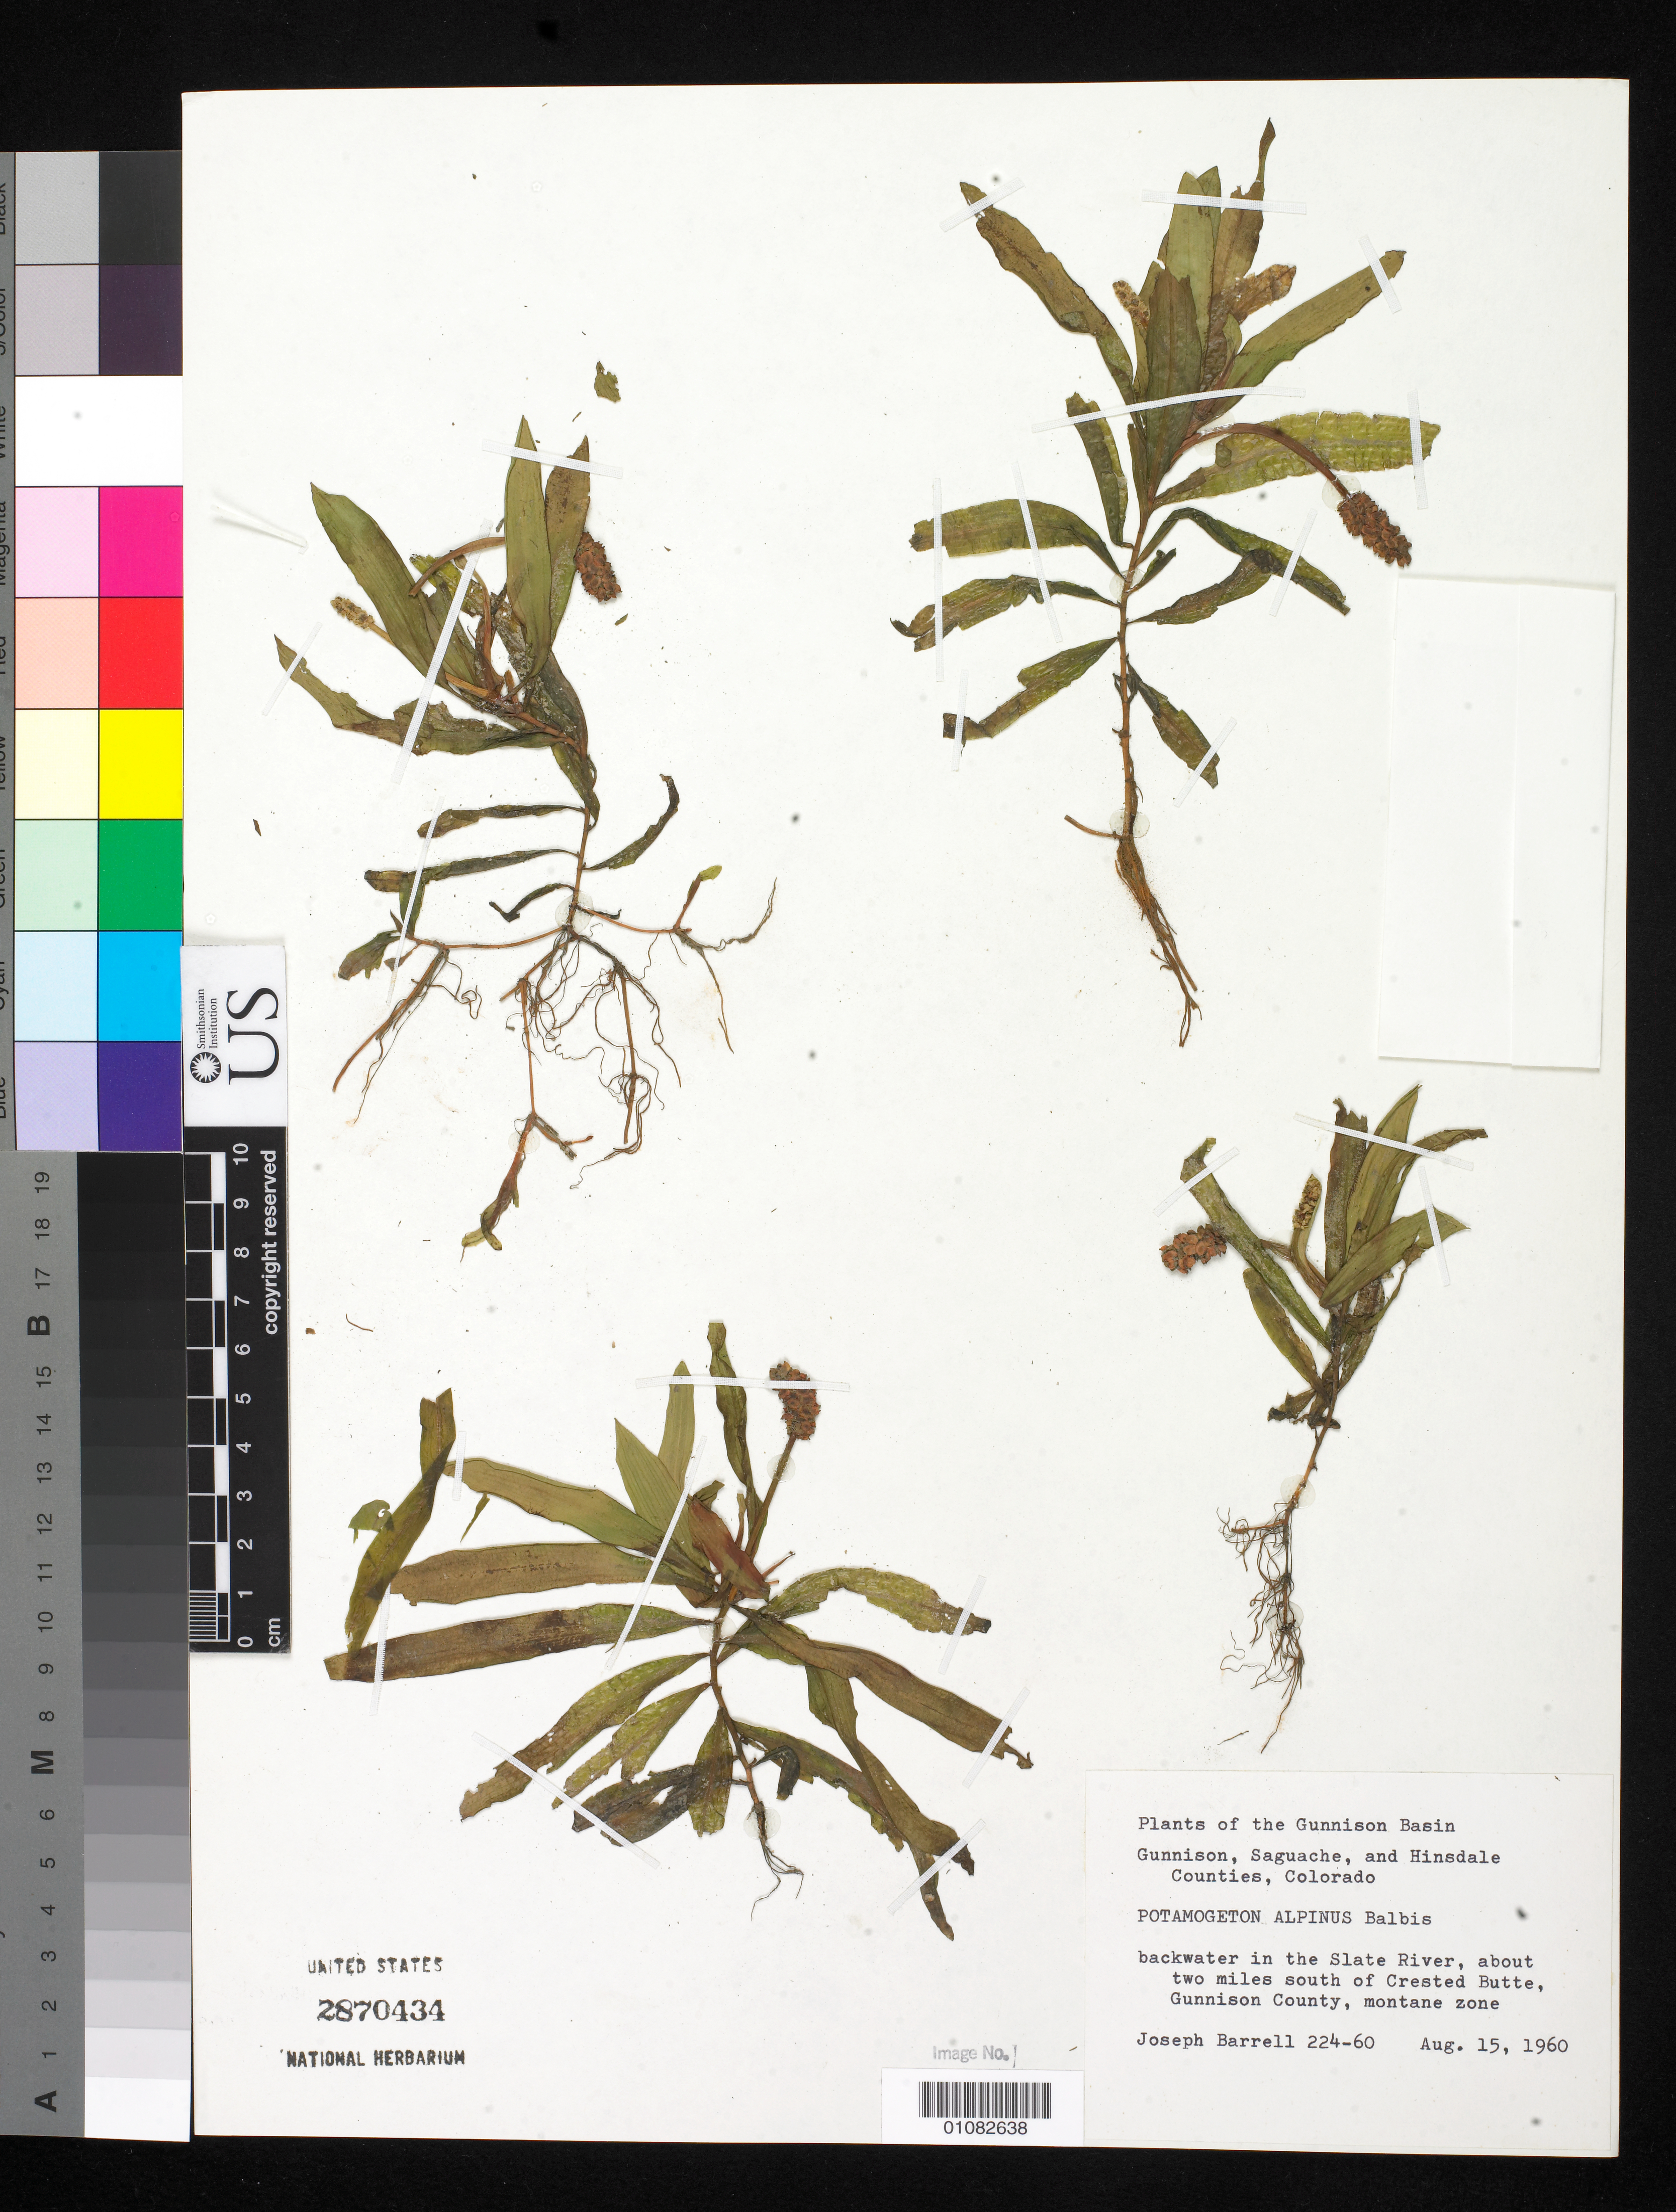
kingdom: Plantae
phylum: Tracheophyta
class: Liliopsida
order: Alismatales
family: Potamogetonaceae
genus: Potamogeton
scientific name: Potamogeton alpinus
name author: Balb.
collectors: J. Barrell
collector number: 224-60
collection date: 1960-08-15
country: United States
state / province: Colorado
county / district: Gunnison County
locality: backwater in the Slate River, about 2 mi. S of Crested Butte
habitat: Montane zone.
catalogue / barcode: US 2870434